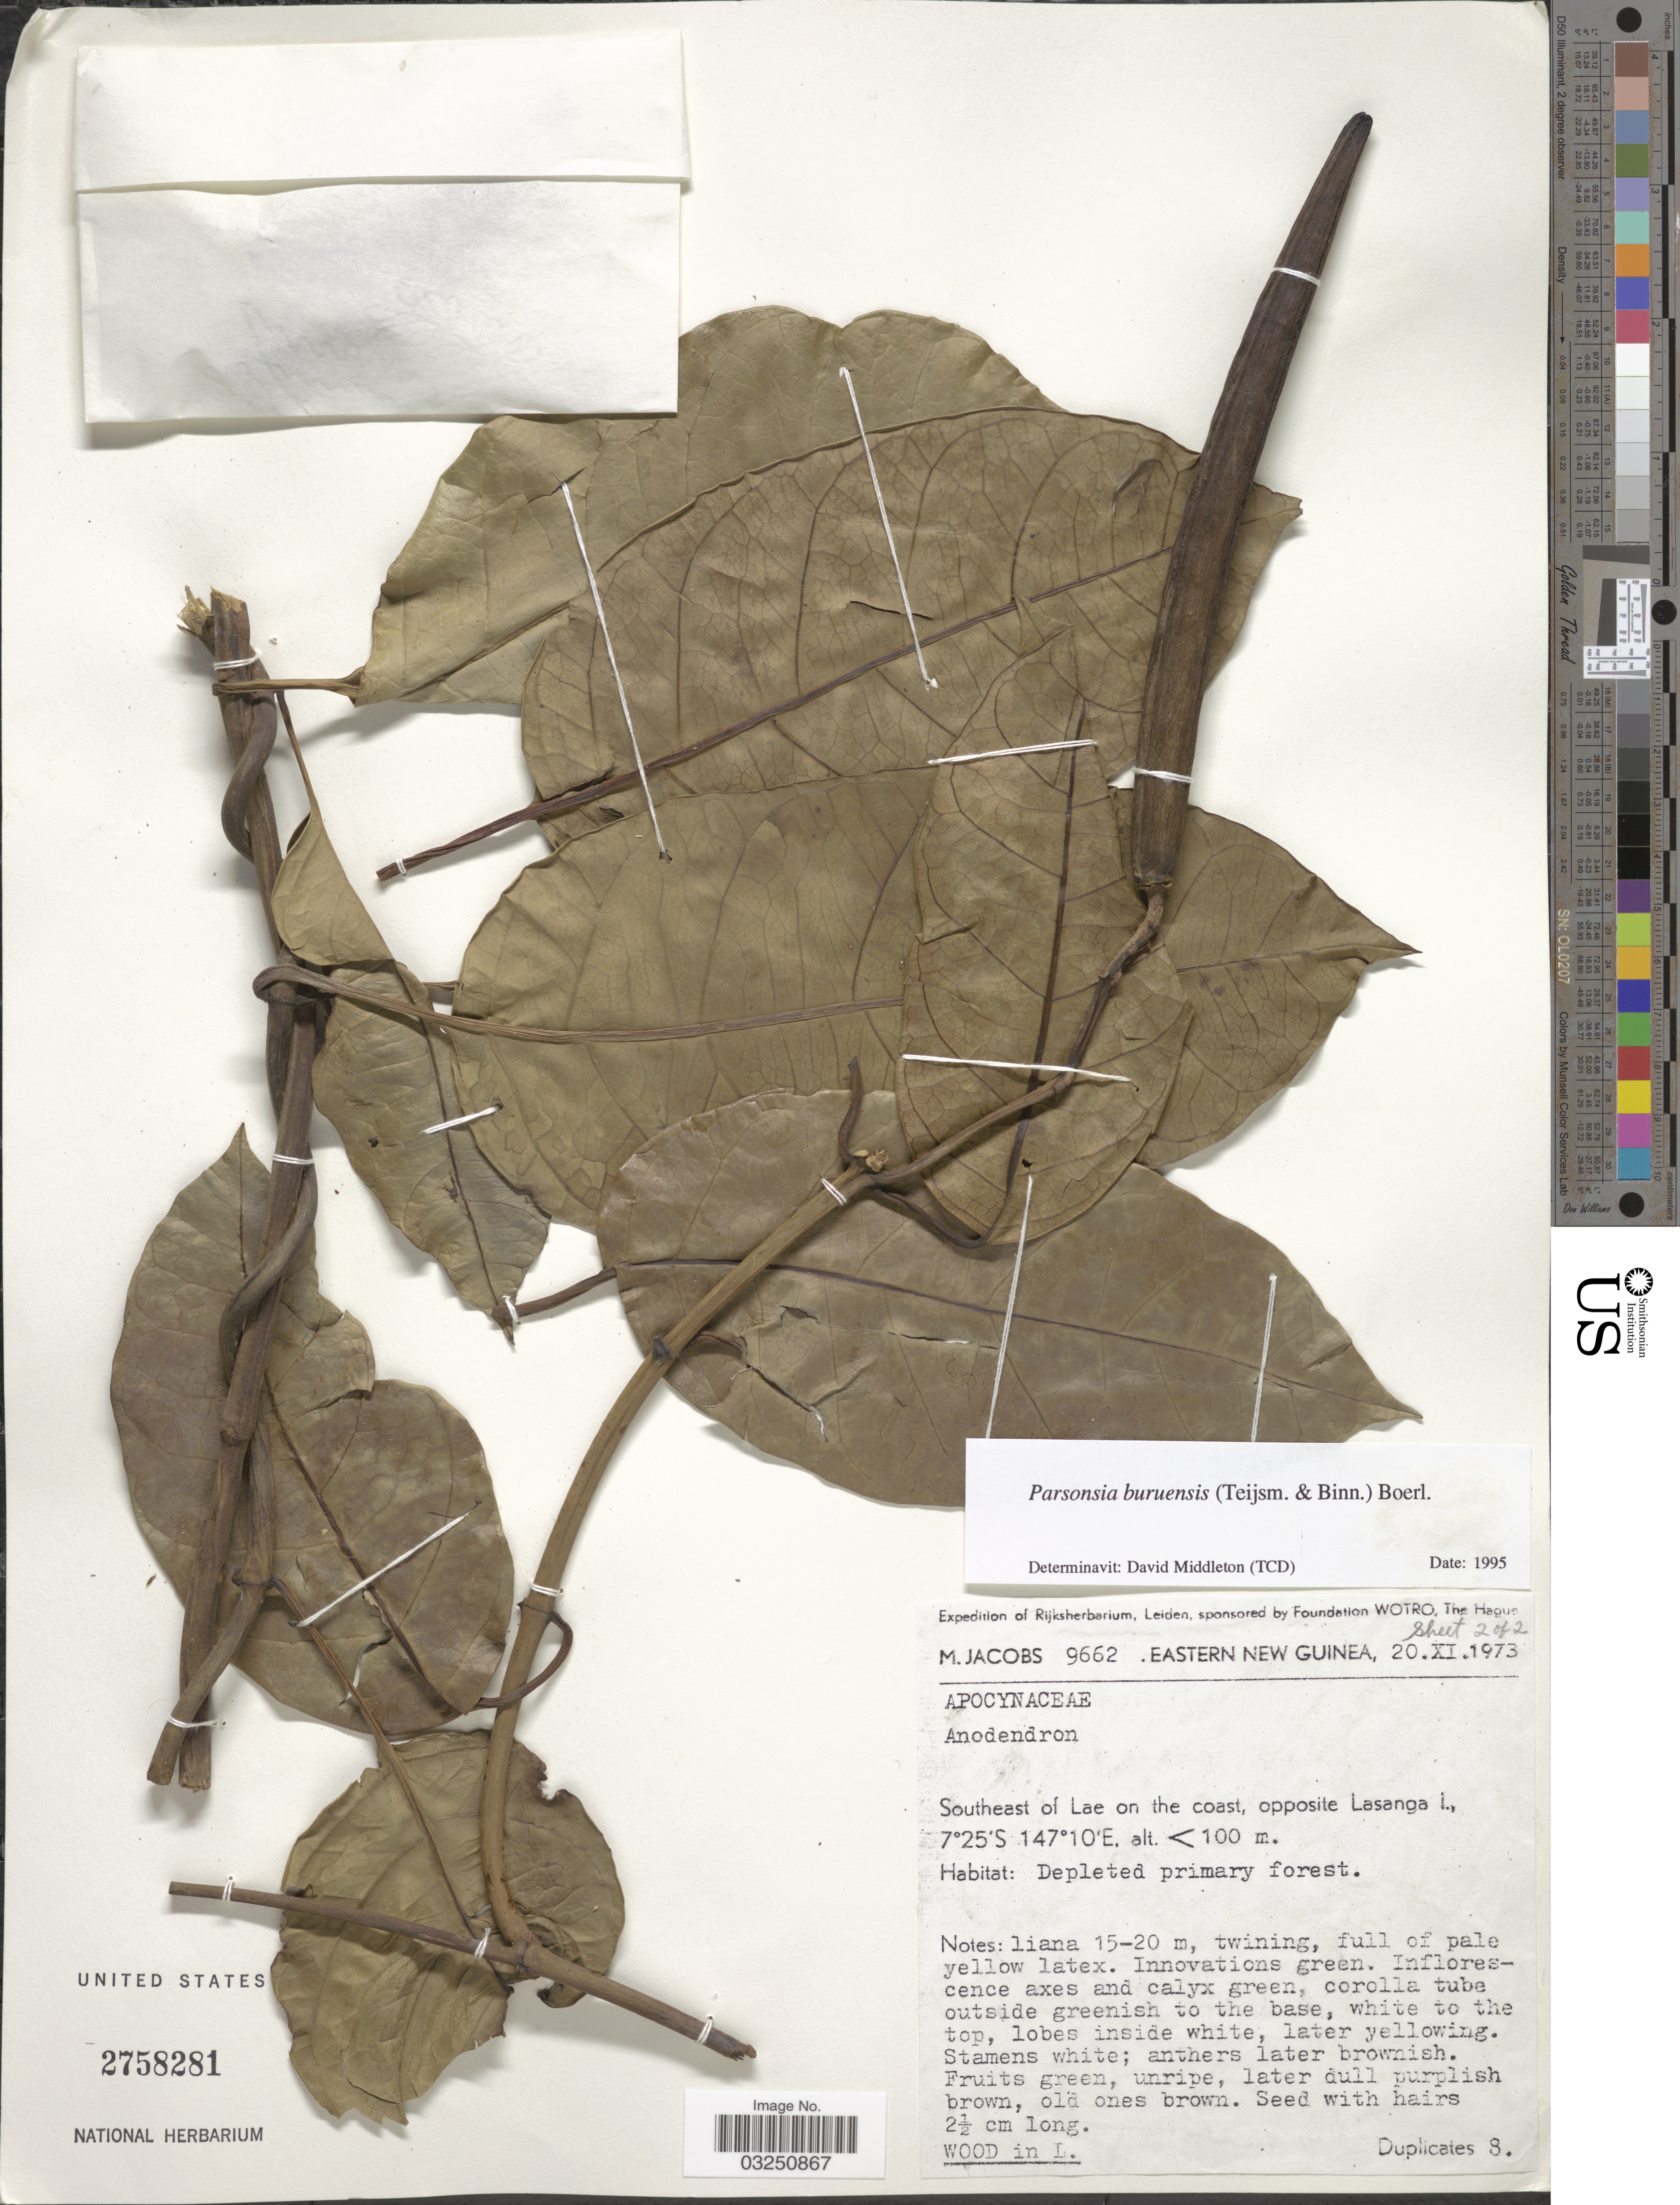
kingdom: Plantae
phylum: Tracheophyta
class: Magnoliopsida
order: Gentianales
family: Apocynaceae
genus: Parsonsia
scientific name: Parsonsia buruensis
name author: (Teysm. & Binn.) Boerl.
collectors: M. Jacobs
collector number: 9662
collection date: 1973-11-20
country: Papua New Guinea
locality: Eastern New Guinea. Southeast of Lae on the coast, opposite Lasanga I.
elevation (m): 100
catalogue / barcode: US 2758281